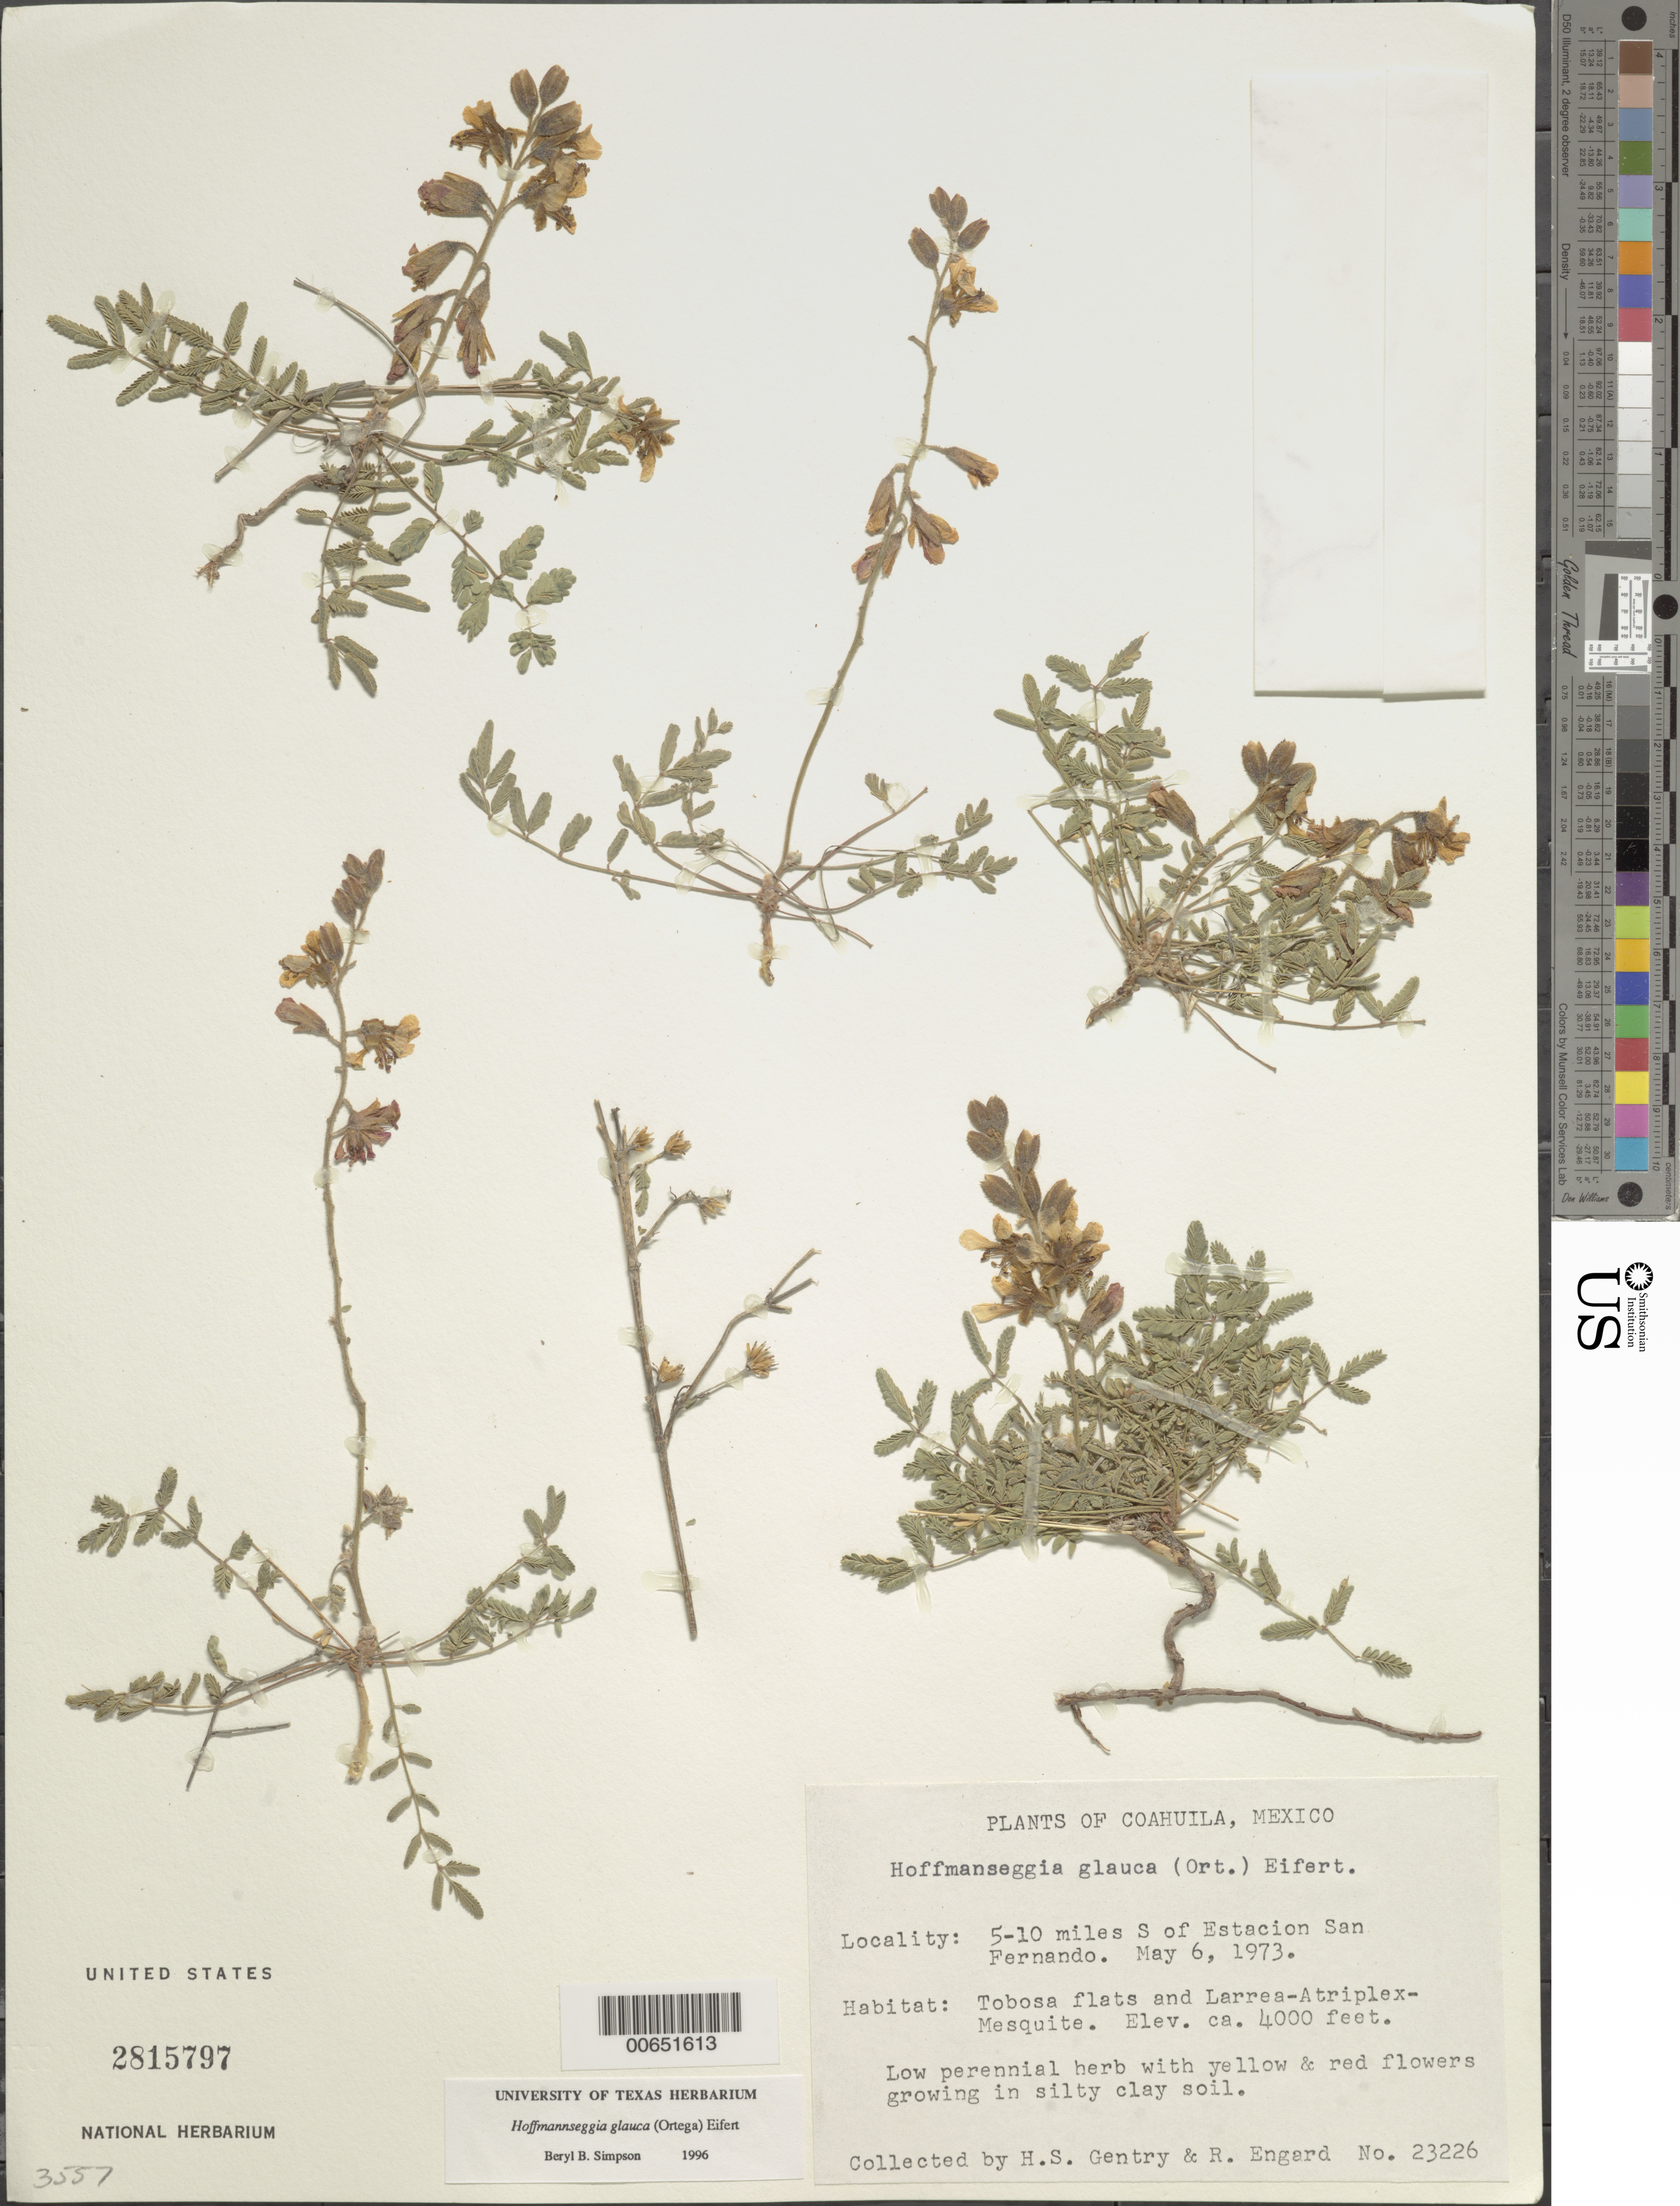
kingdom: Plantae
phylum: Tracheophyta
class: Magnoliopsida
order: Fabales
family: Fabaceae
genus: Hoffmannseggia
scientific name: Hoffmannseggia glauca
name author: (Ortega) Eifert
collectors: H. S. Gentry & R. Engard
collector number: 23226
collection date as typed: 06 May 1973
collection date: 1973-05-06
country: Mexico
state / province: Coahuila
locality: S of Estacion San Fernando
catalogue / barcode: US 2815797